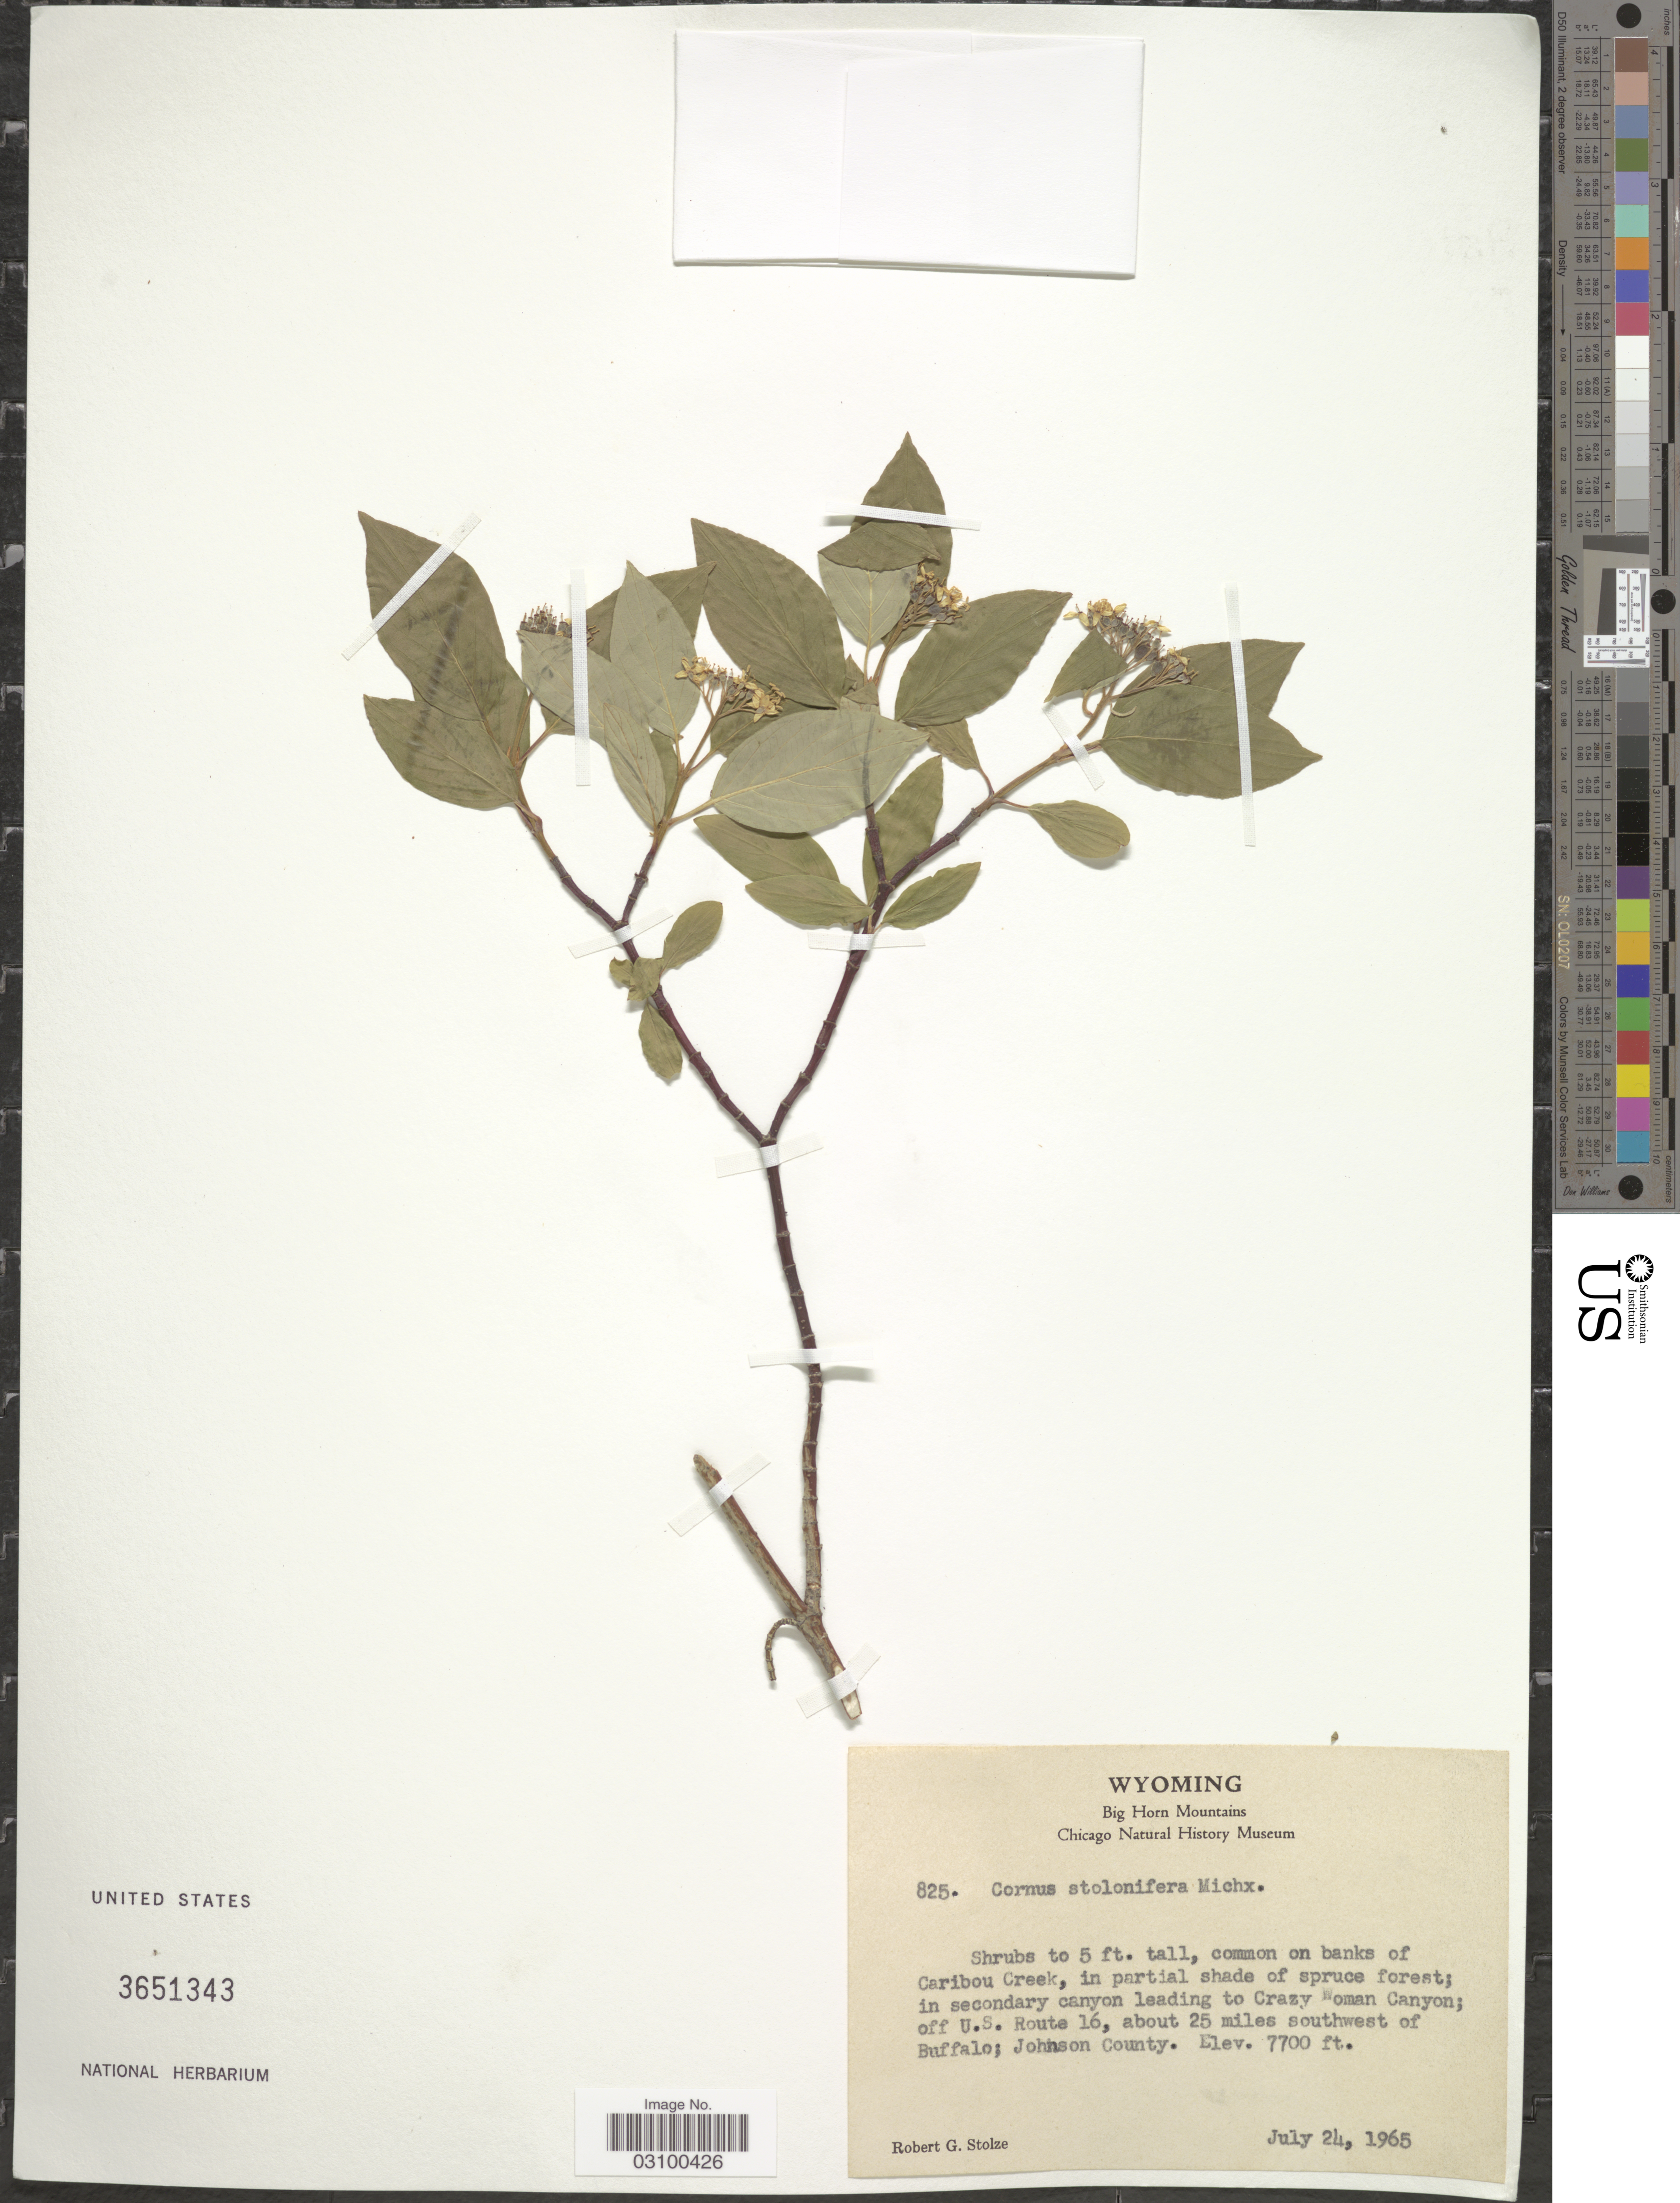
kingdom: Plantae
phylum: Tracheophyta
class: Magnoliopsida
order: Cornales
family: Cornaceae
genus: Cornus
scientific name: Cornus sericea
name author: L.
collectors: R. G. Stolze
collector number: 825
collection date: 1965-07-24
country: United States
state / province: Wyoming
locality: On banks of Caribou Creek. In secondary canyon leading to Crazy Woman Canyon; off U.S. Route 16, about 25 miles southwest of Buffalo; Johnson County.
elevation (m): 2347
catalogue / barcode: US 3651343